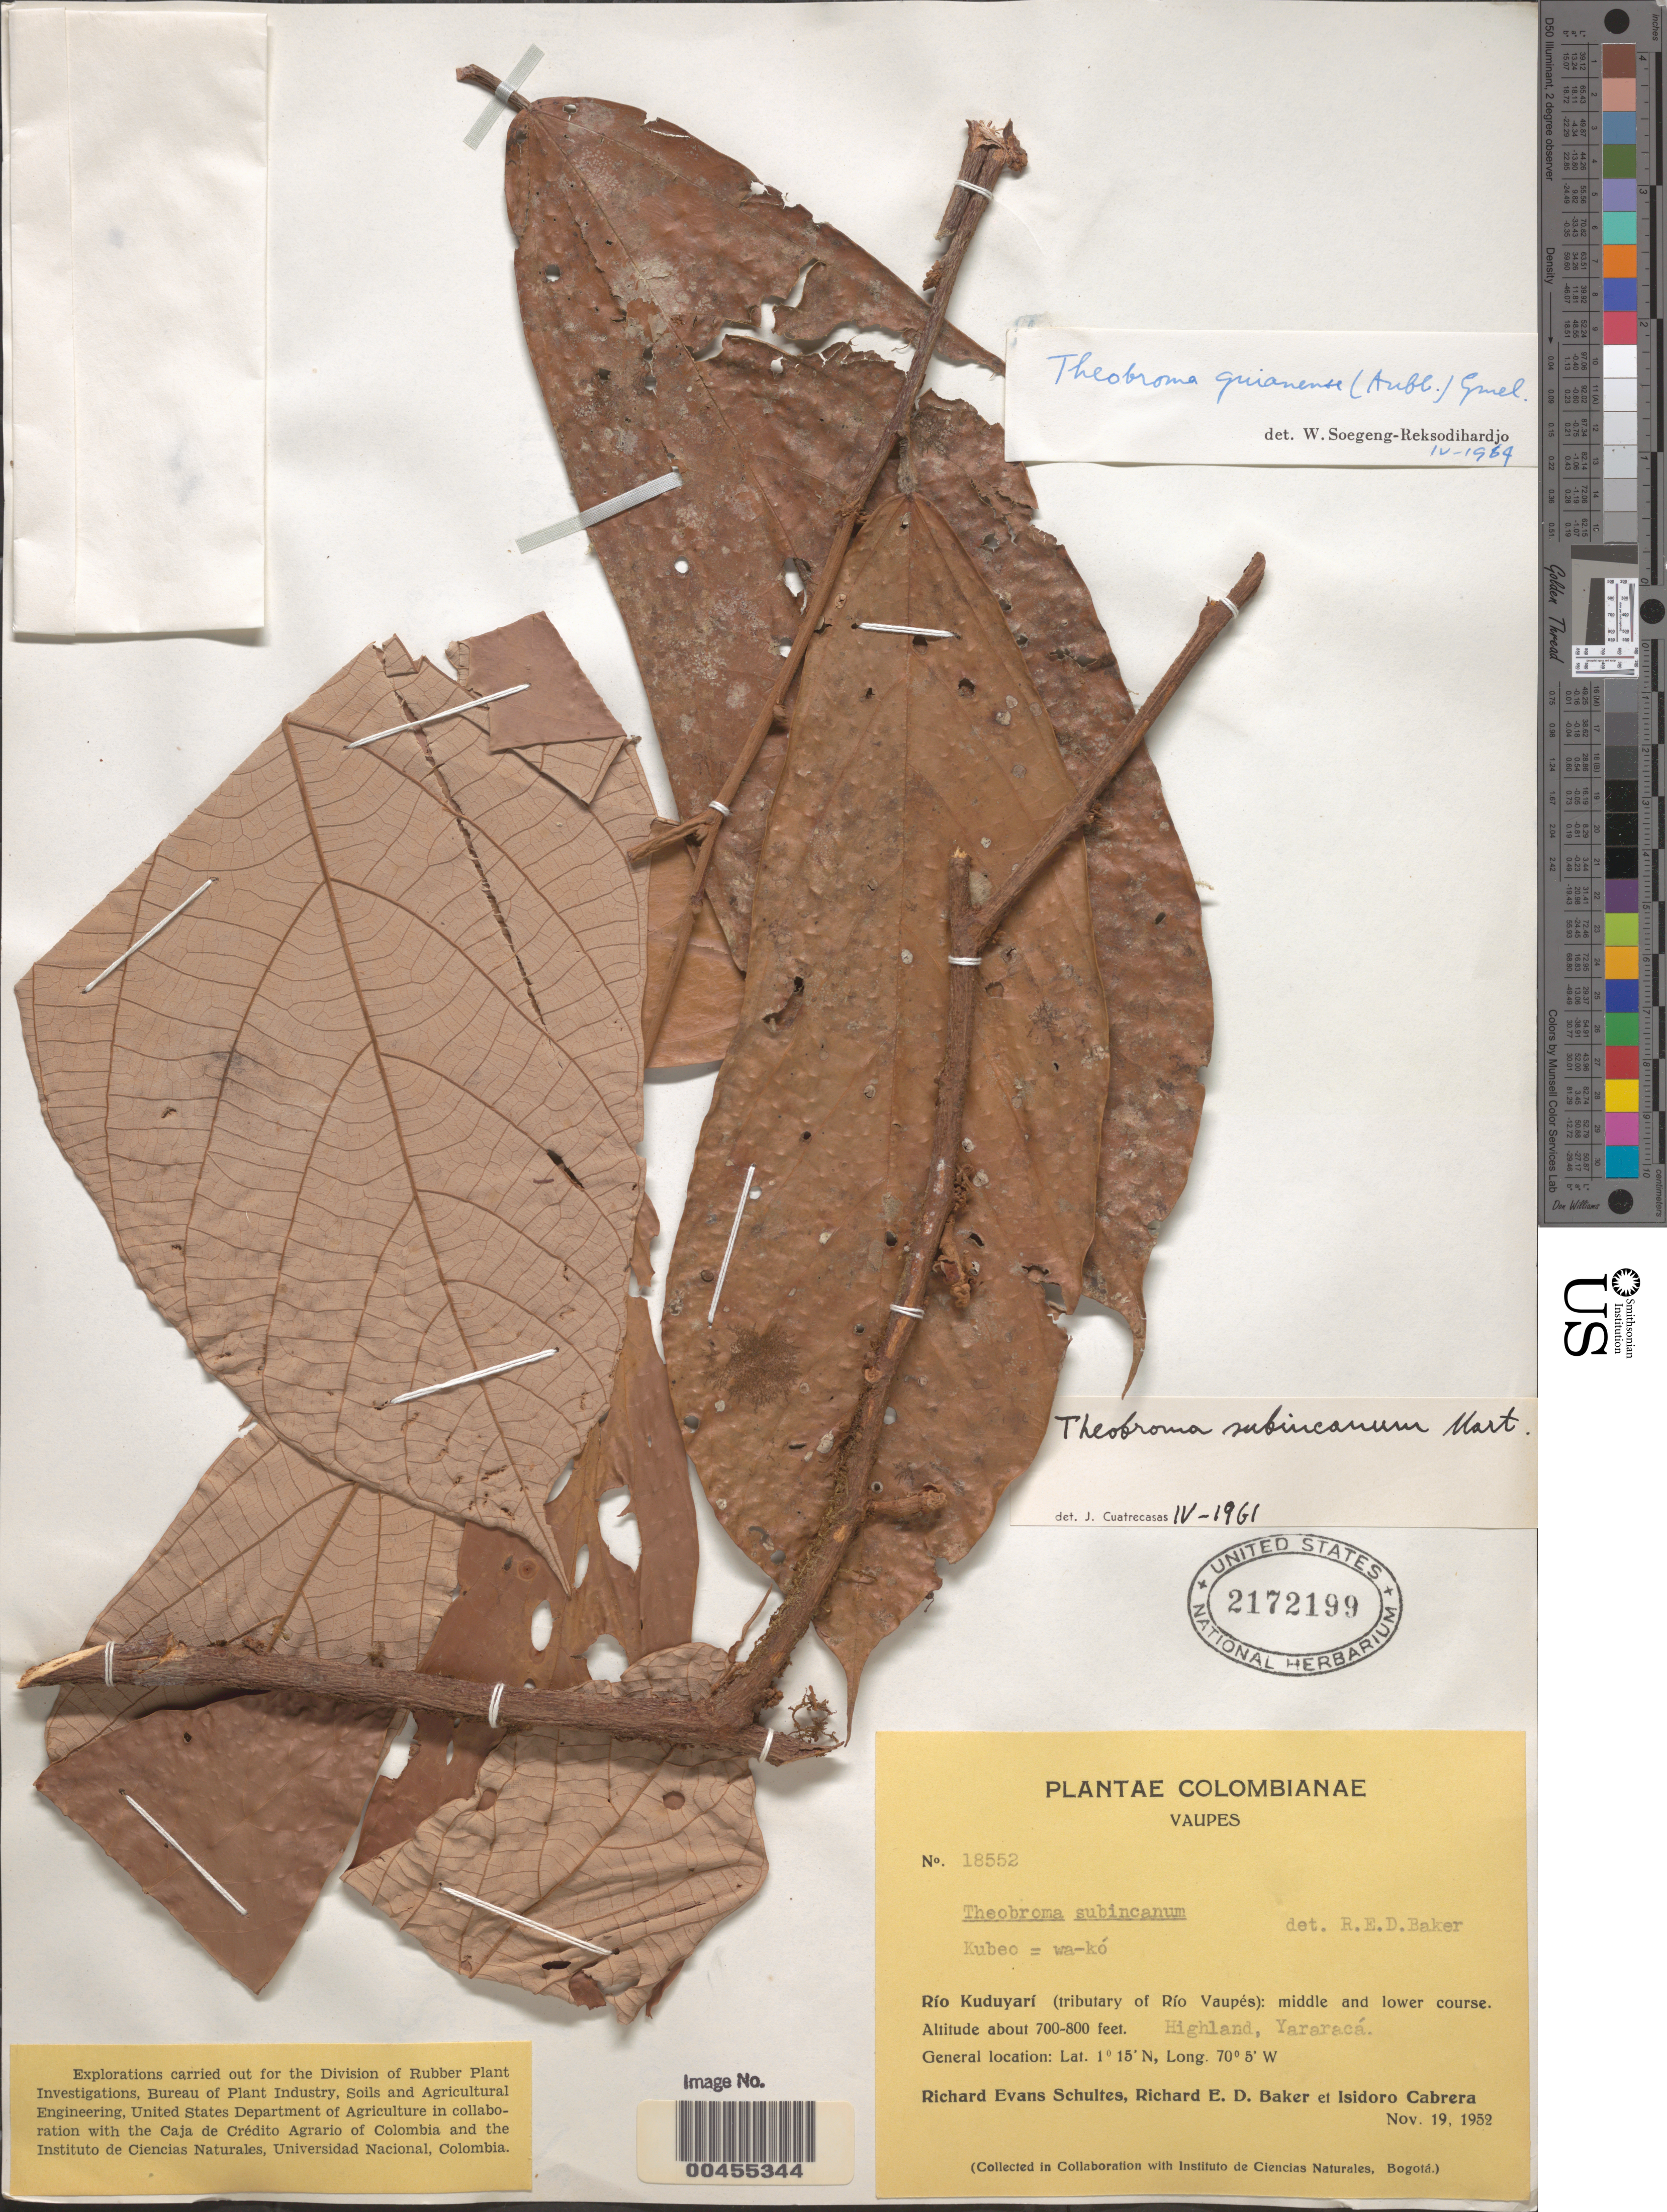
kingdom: Plantae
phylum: Tracheophyta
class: Magnoliopsida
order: Malvales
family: Malvaceae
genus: Theobroma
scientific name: Theobroma subincanum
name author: Mart.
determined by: Cuatrecasas, J.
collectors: R. E. Schultes, R. E. D. Baker & I. Cabrera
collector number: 18552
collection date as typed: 19 Nov 1952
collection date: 1952-11-19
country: Colombia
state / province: Vaupés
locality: Highland, YAraracá, Río Kuduyarí (tributary of Río Vaupés) middle and lower course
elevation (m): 213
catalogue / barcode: US 2172199